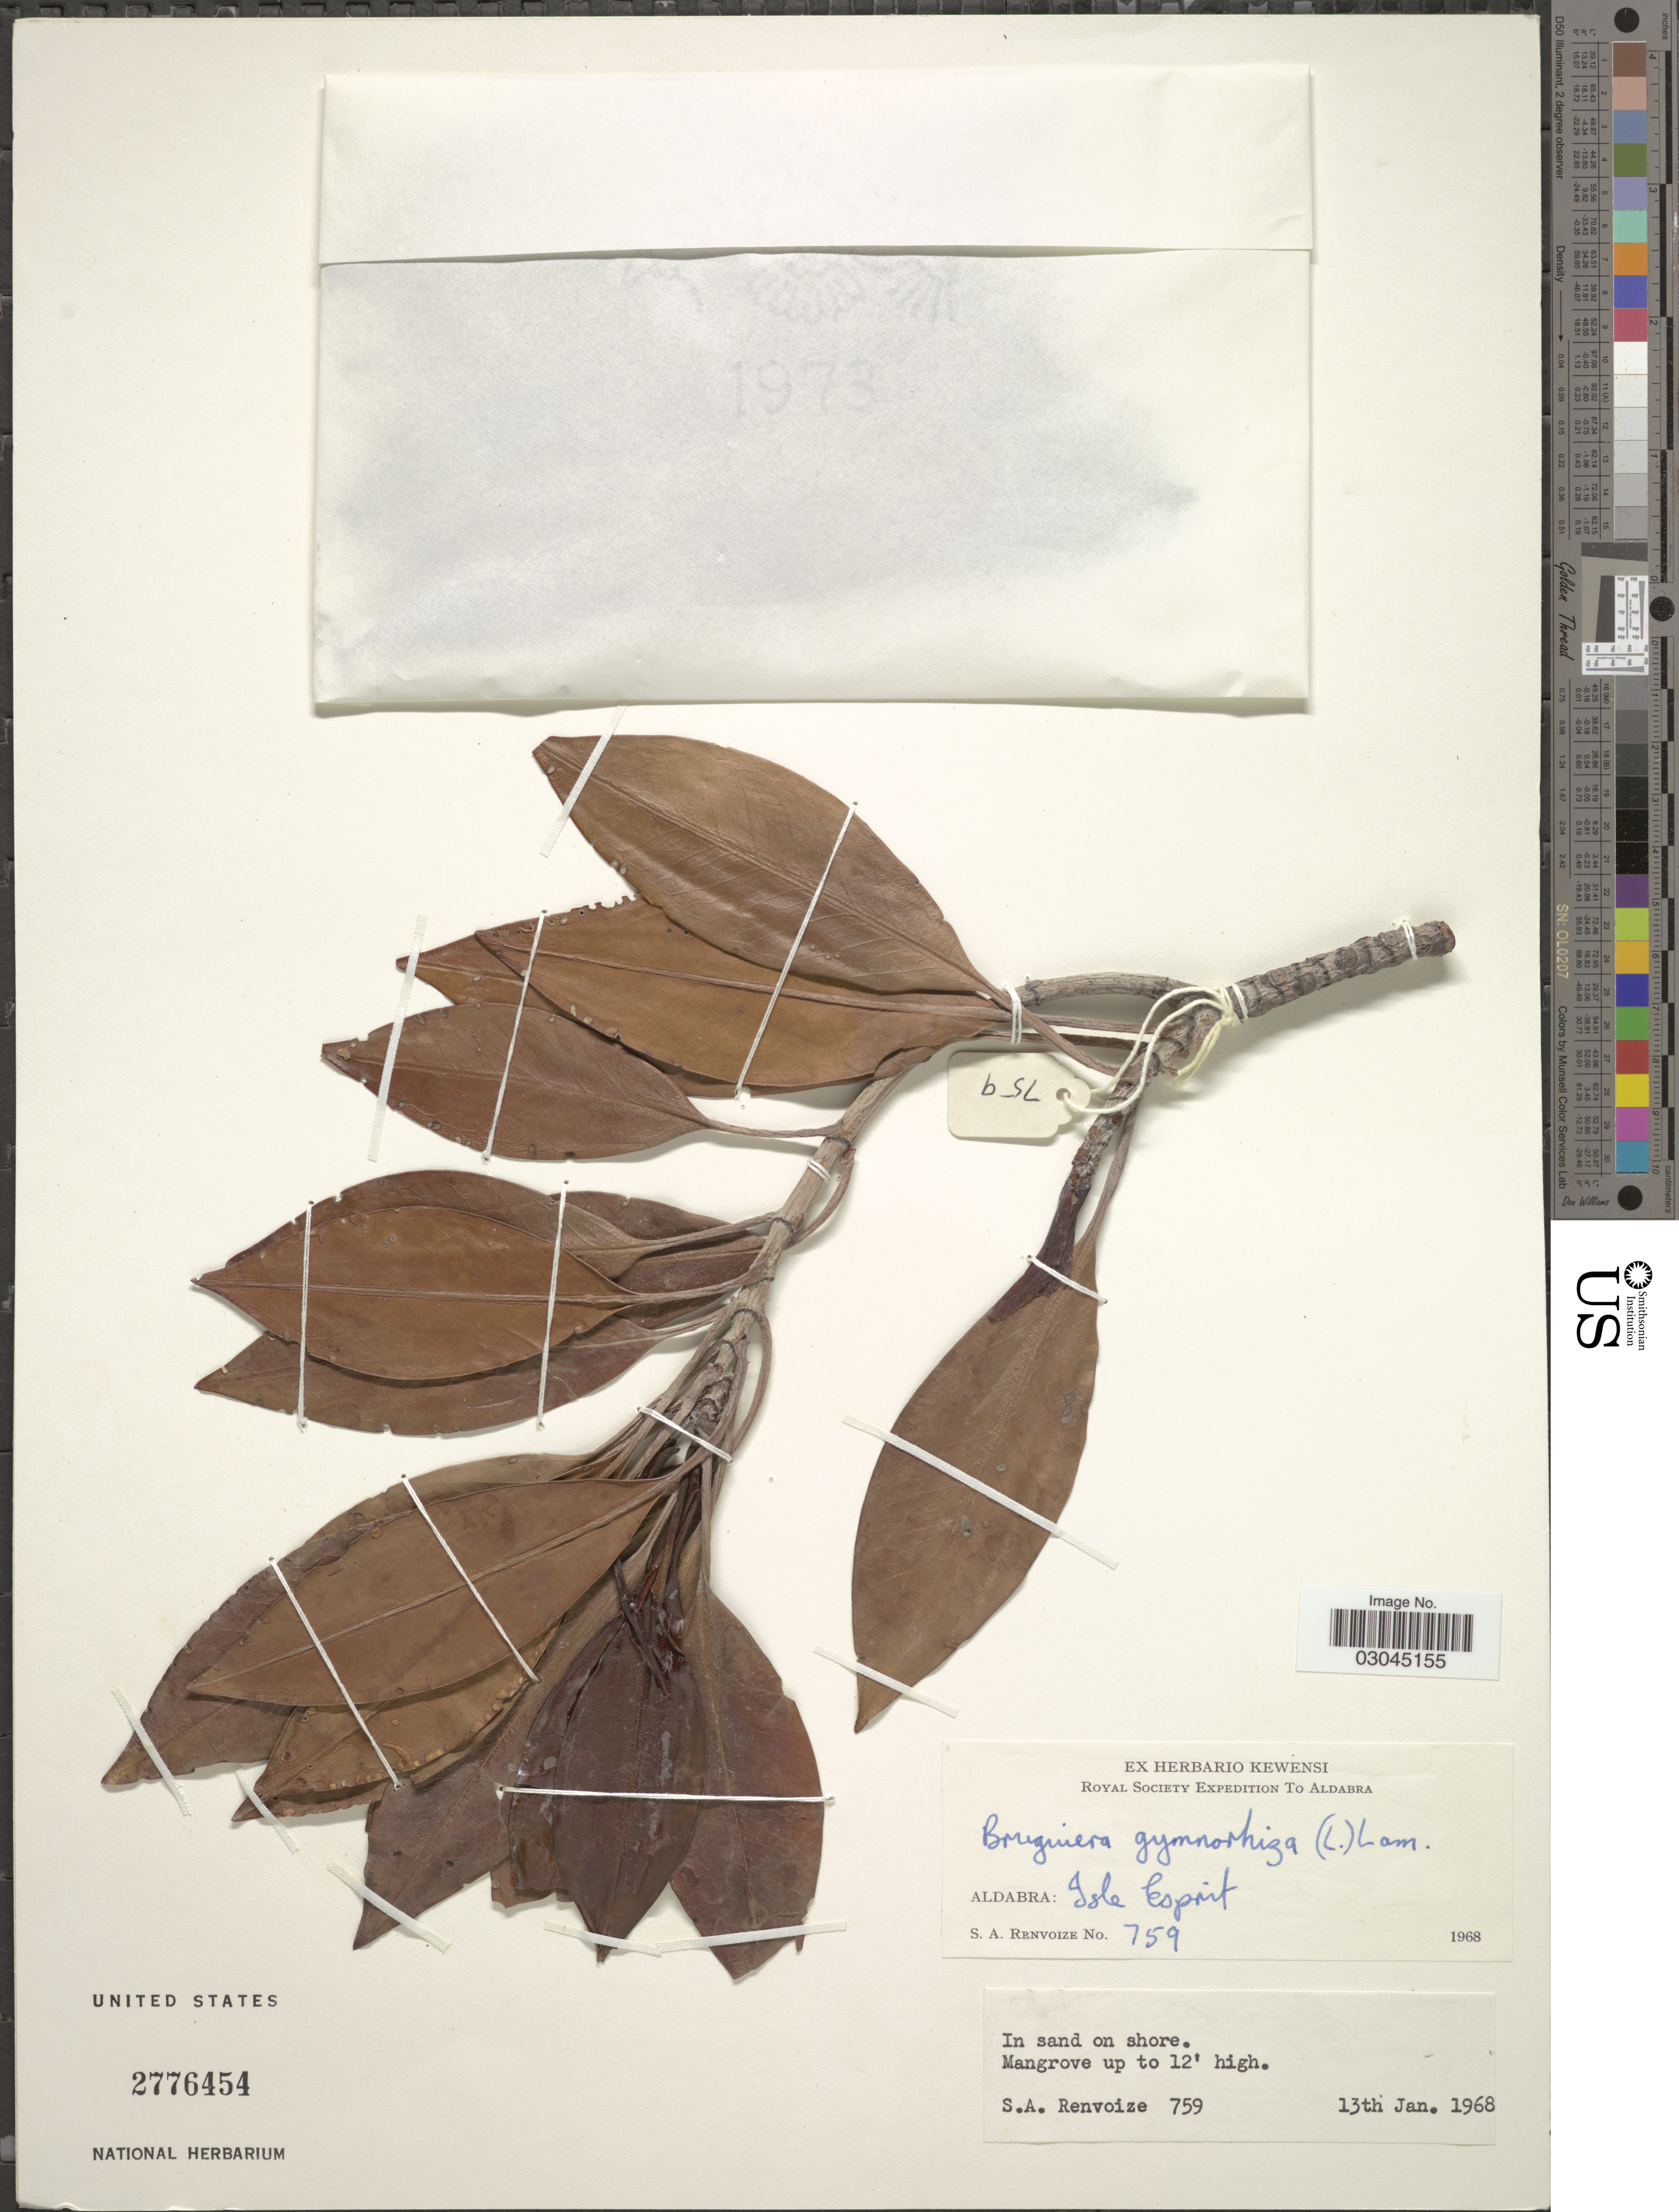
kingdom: Plantae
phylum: Tracheophyta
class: Magnoliopsida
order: Malpighiales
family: Rhizophoraceae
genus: Bruguiera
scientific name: Bruguiera gymnorhiza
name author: (L.) Savigny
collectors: S. A. Renvoize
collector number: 759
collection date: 1968-01-13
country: Seychelles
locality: Aldabra: Isle Esprit.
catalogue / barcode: US 2776454